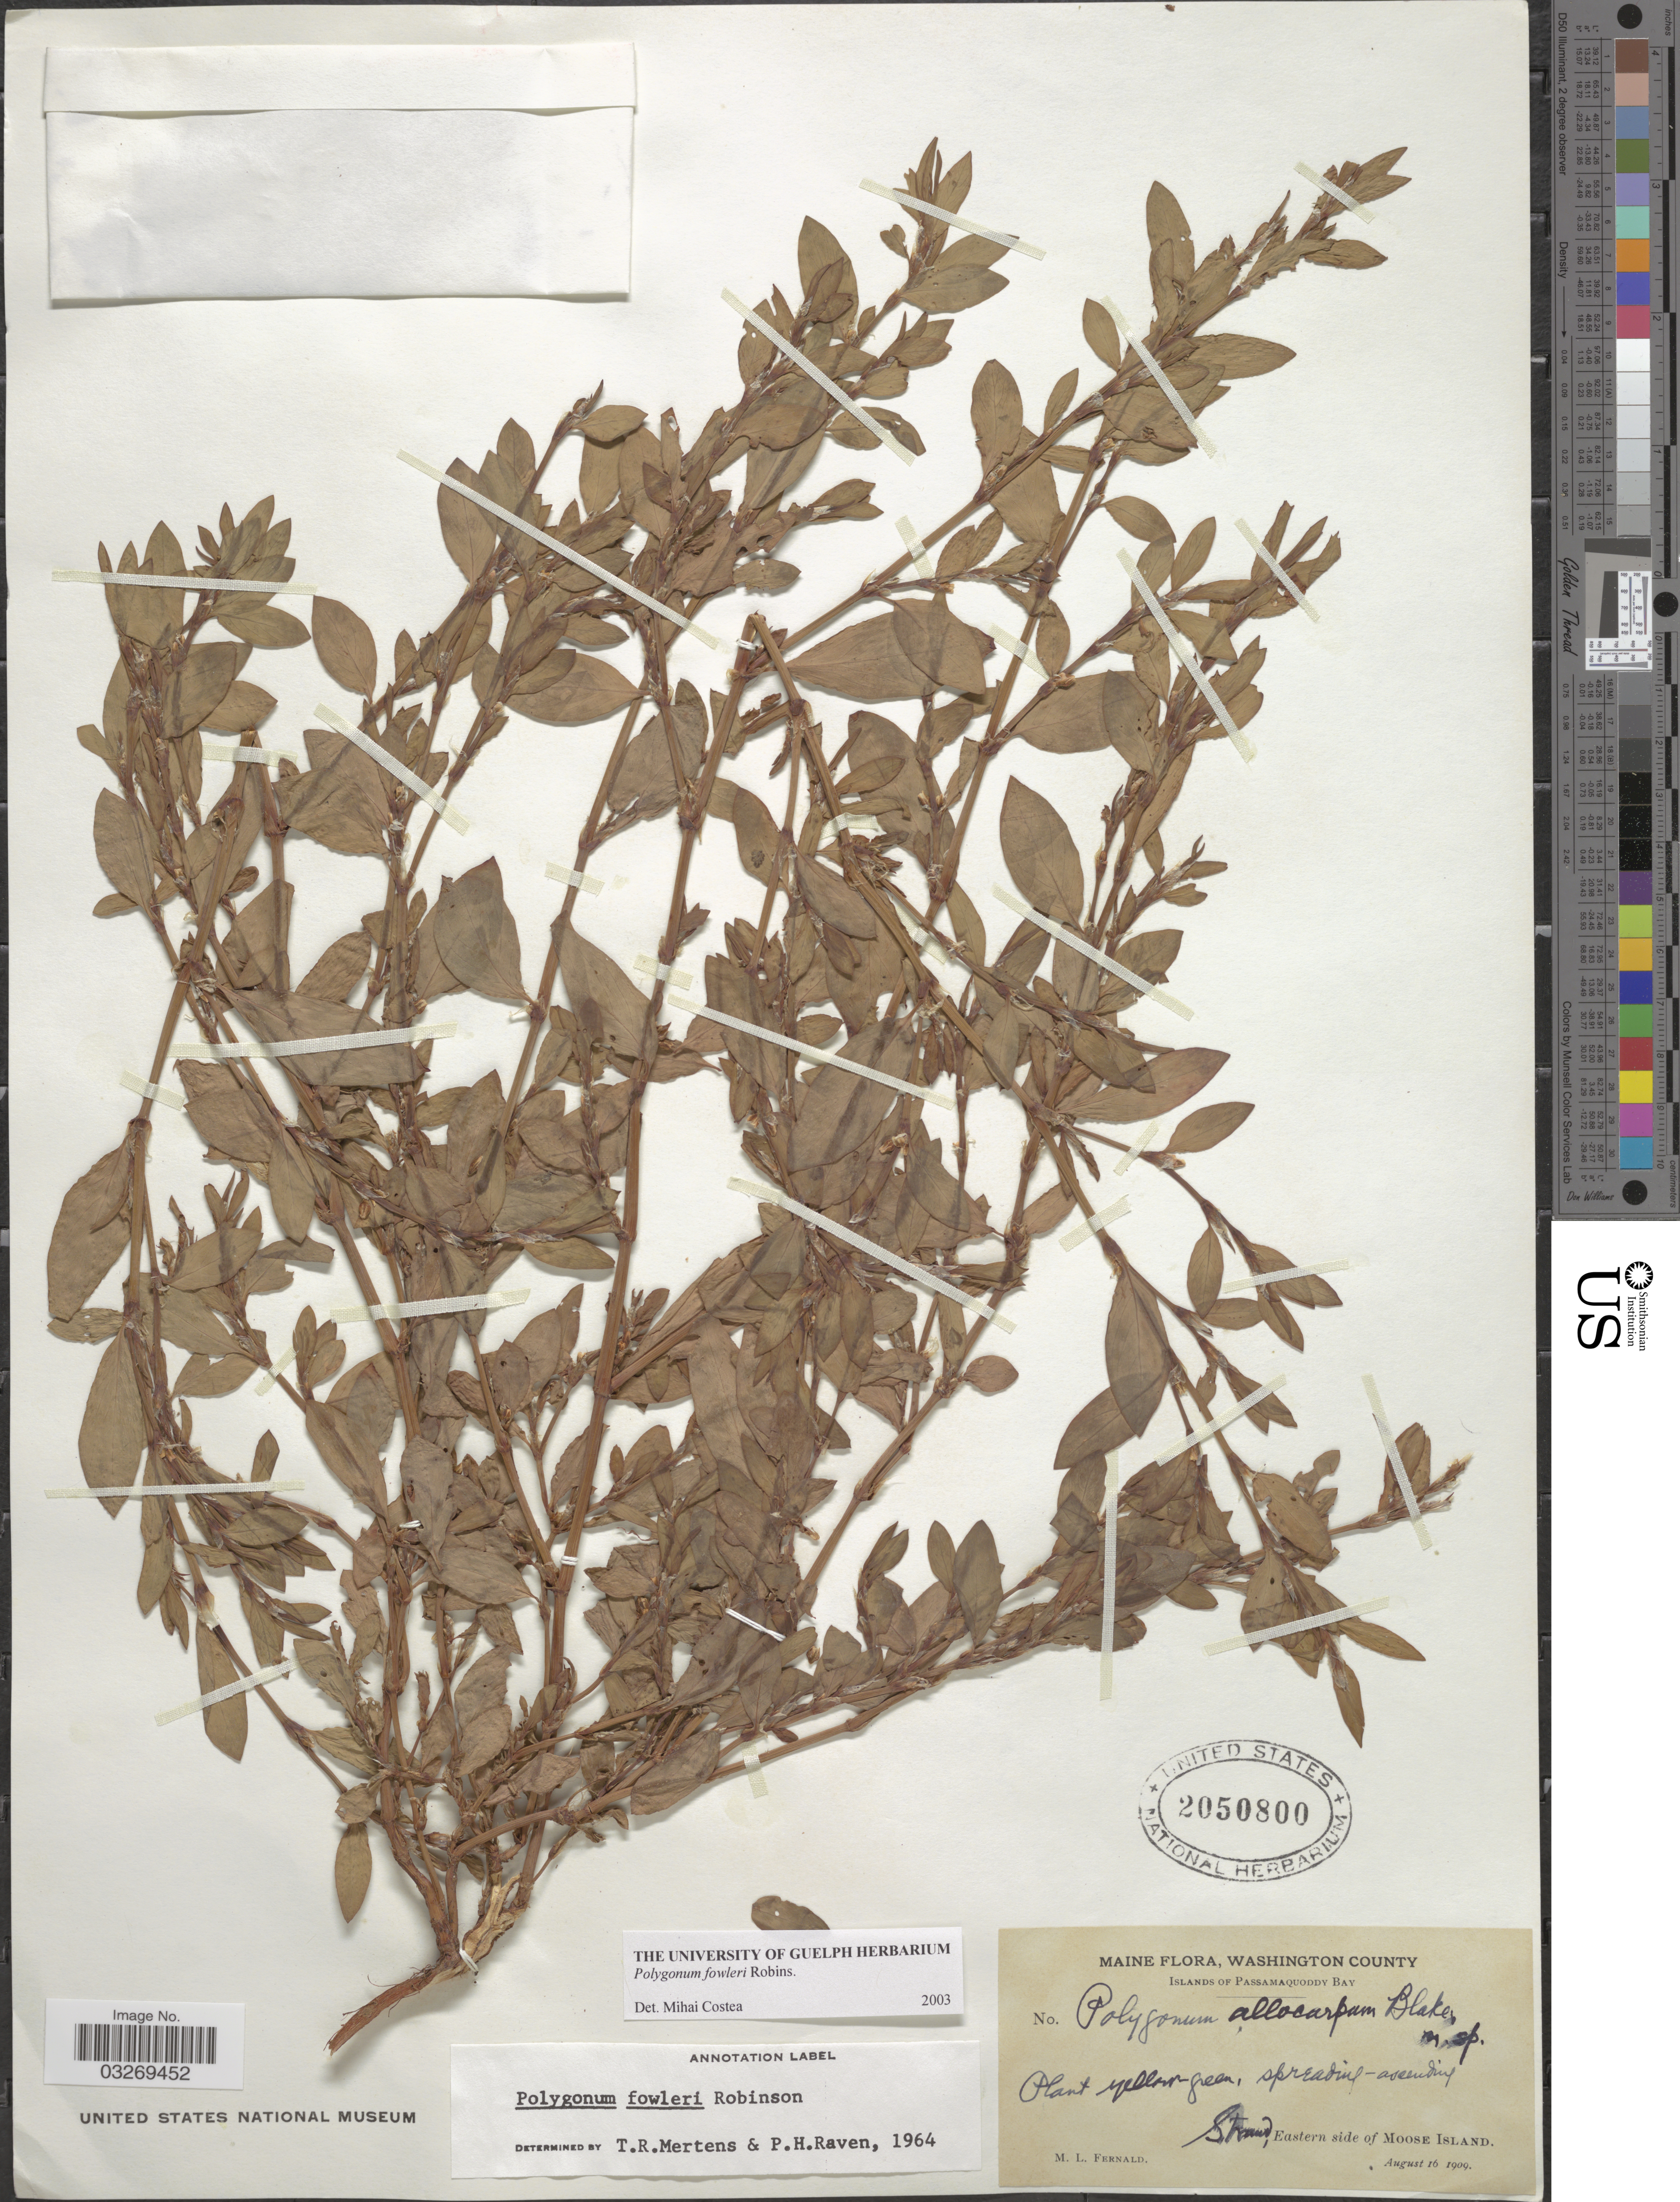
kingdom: Plantae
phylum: Tracheophyta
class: Magnoliopsida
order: Caryophyllales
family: Polygonaceae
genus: Polygonum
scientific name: Polygonum fowleri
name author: B.L. Rob.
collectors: M. L. Fernald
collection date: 1909-08-16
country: United States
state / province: Maine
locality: Washington County, Islands of Passamaquoddy Bay, Strand, Eastern side of Moose Island.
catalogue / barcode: US 2050800